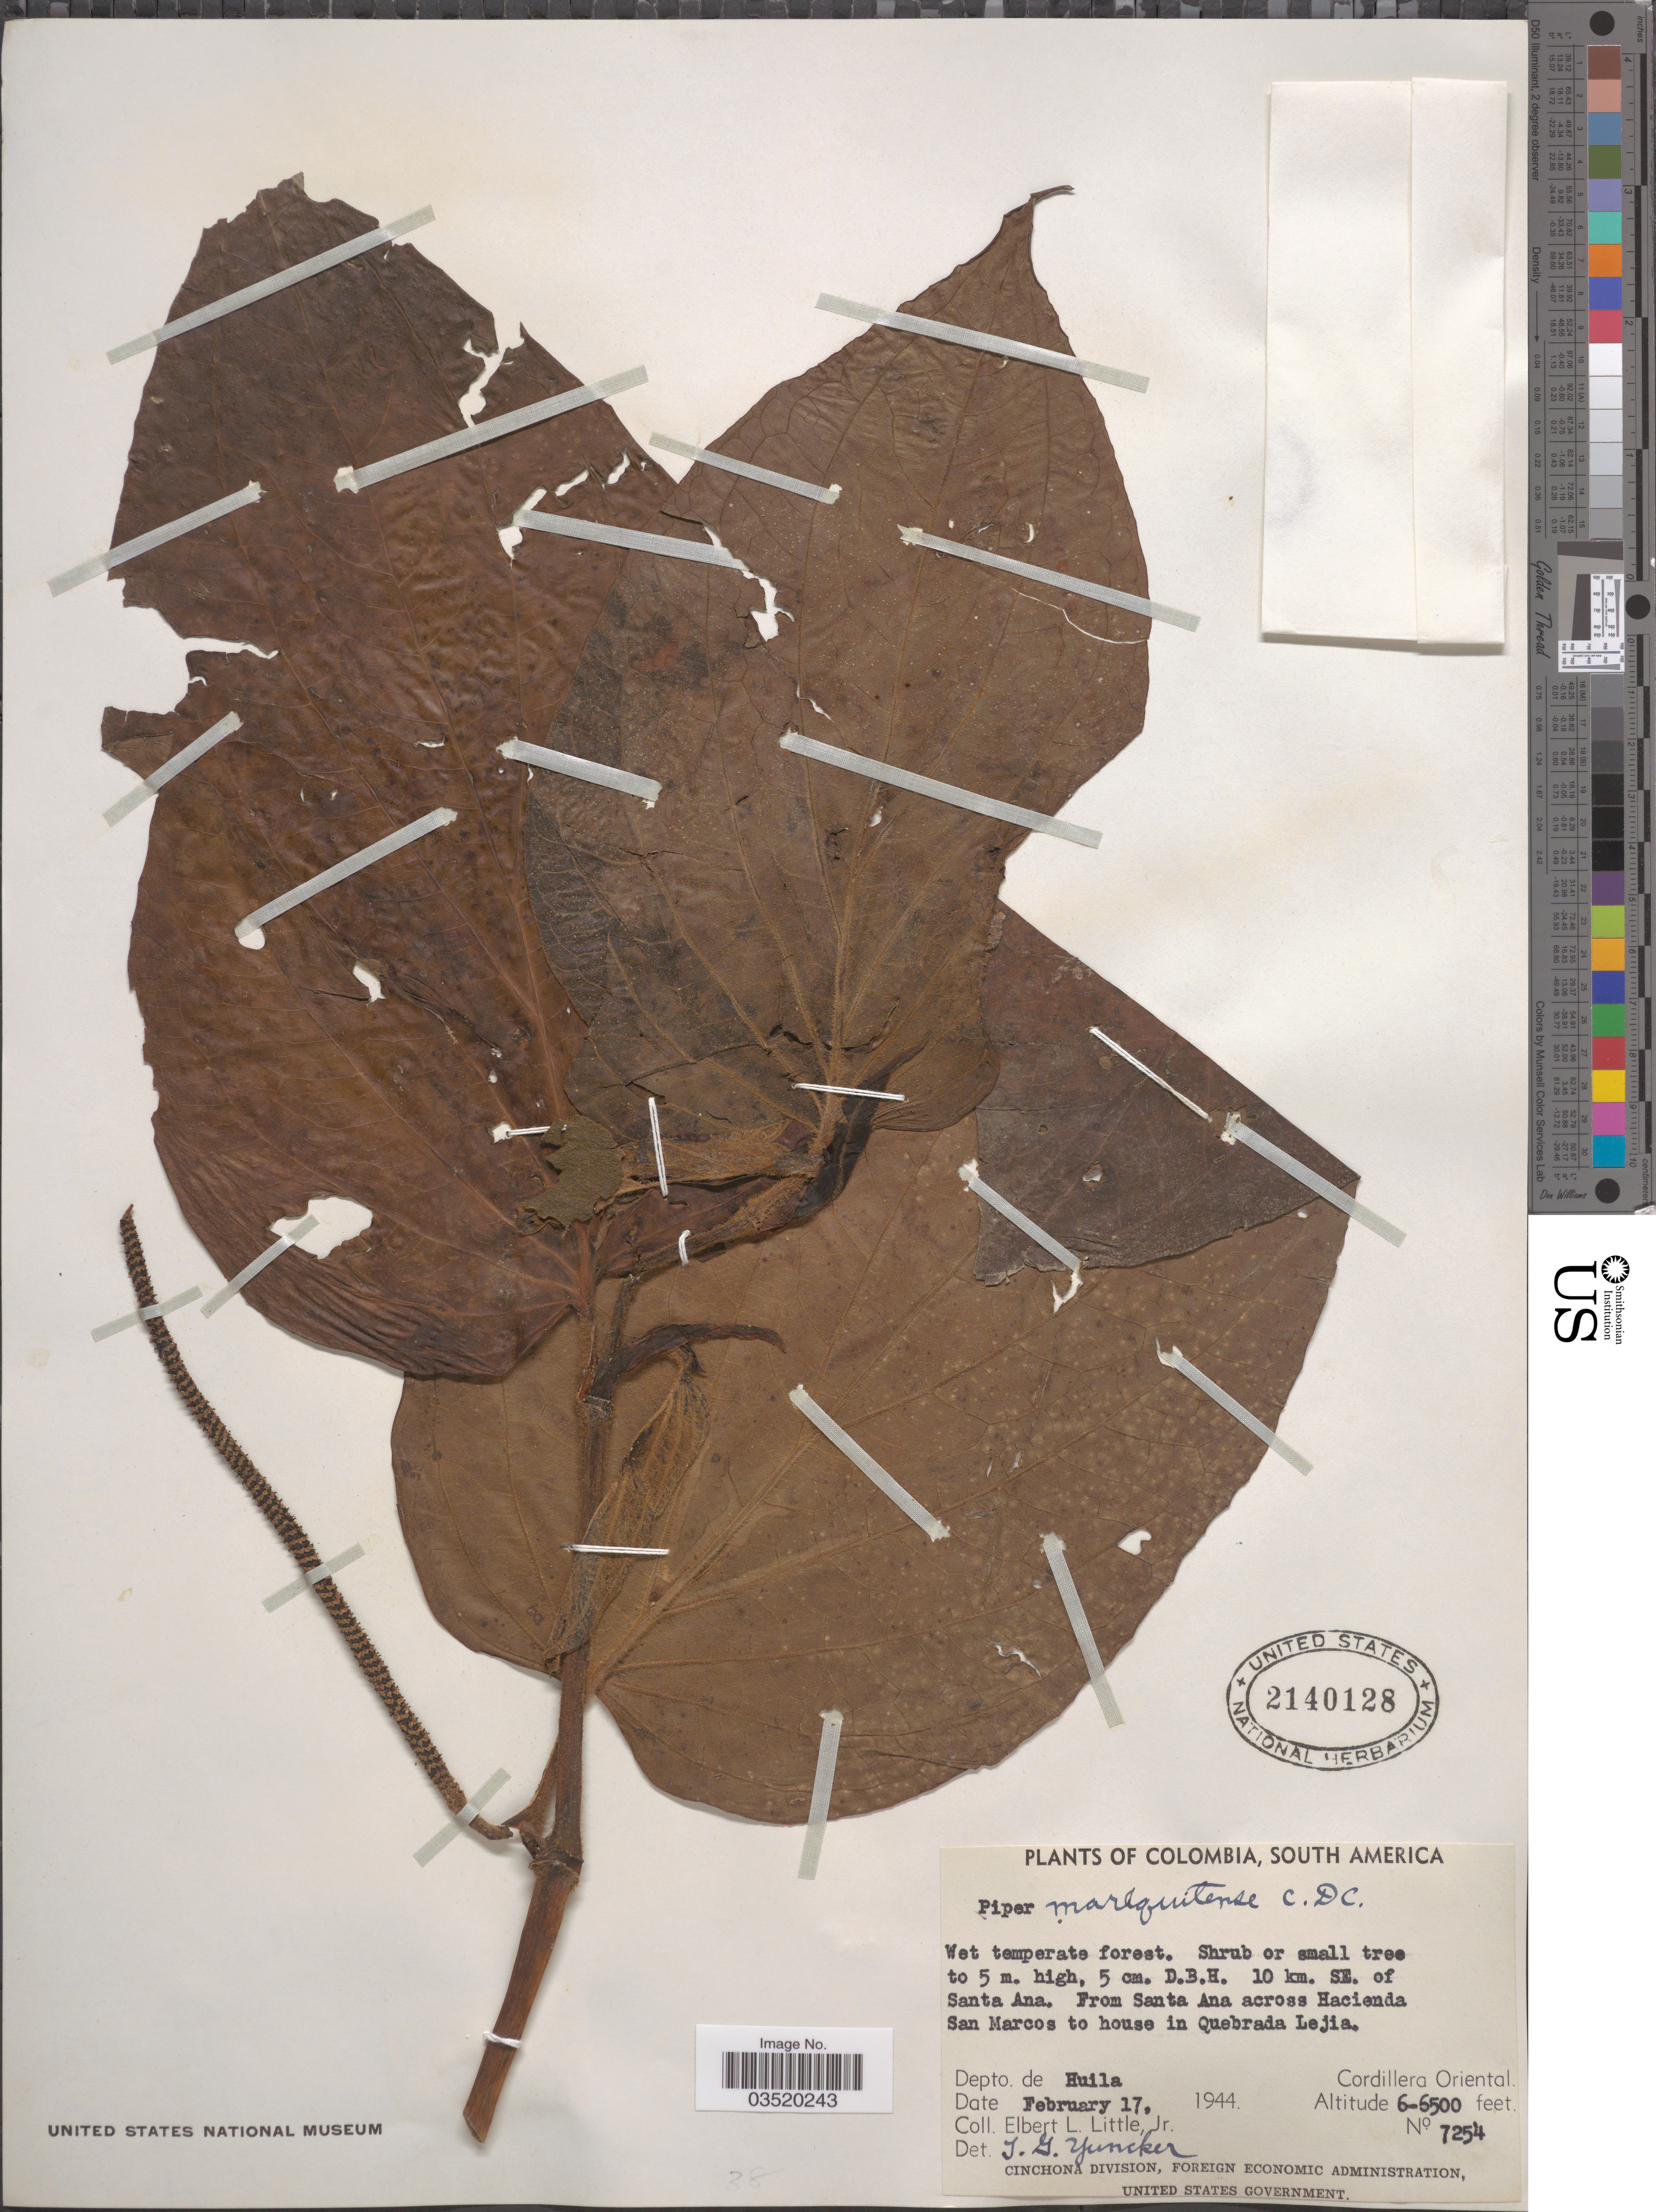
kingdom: Plantae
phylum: Tracheophyta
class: Magnoliopsida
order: Piperales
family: Piperaceae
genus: Piper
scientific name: Piper marequitense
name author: C. DC.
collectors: E. L. Little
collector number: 7254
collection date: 1944-02-17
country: Colombia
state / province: Huila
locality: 10 km. SE. of Santa Ana. From Santa Ana across Hacienda San Marcos to house in Quebrada Lejia. Cordillera Oriental.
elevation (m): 1829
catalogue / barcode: US 2140128